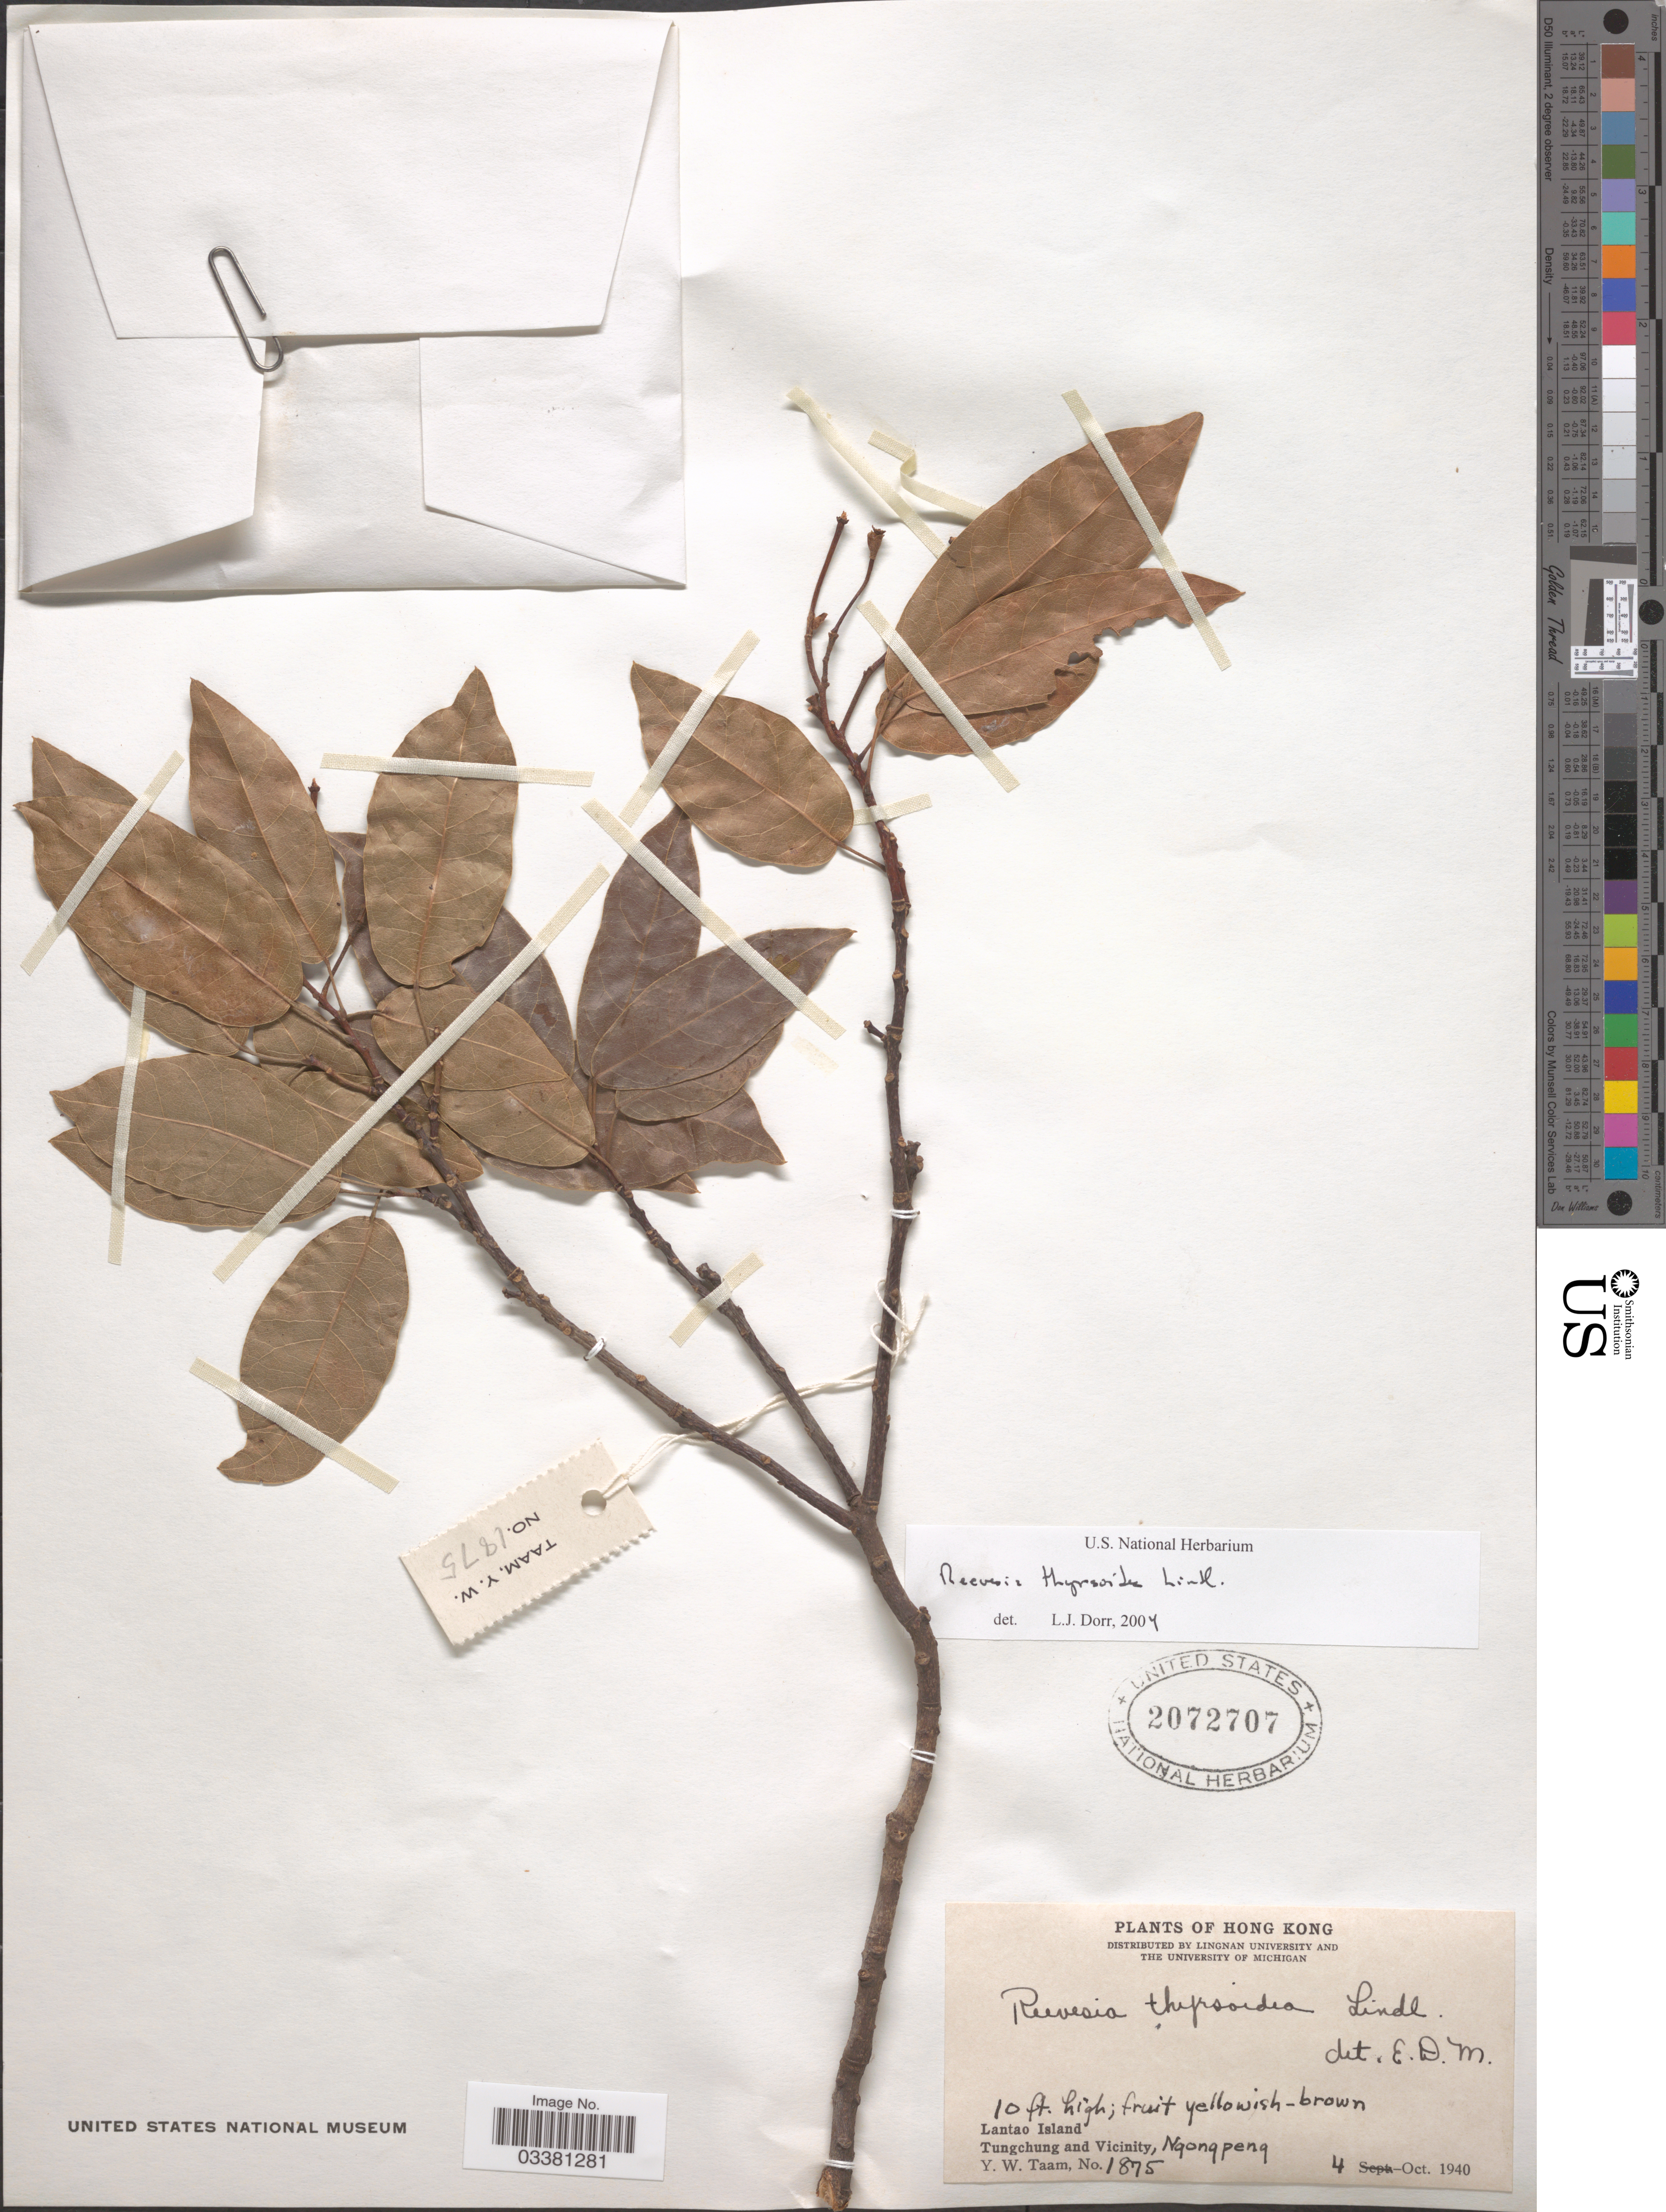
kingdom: Plantae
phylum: Tracheophyta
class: Magnoliopsida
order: Malvales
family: Malvaceae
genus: Reevesia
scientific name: Reevesia thyrsoidea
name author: Lindl.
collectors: Y. W. Taam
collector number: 1875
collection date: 1940-10-04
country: China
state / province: Hong Kong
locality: Lantao Island. Tungchung and Vicinity, Ngongpeng.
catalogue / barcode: US 2072707